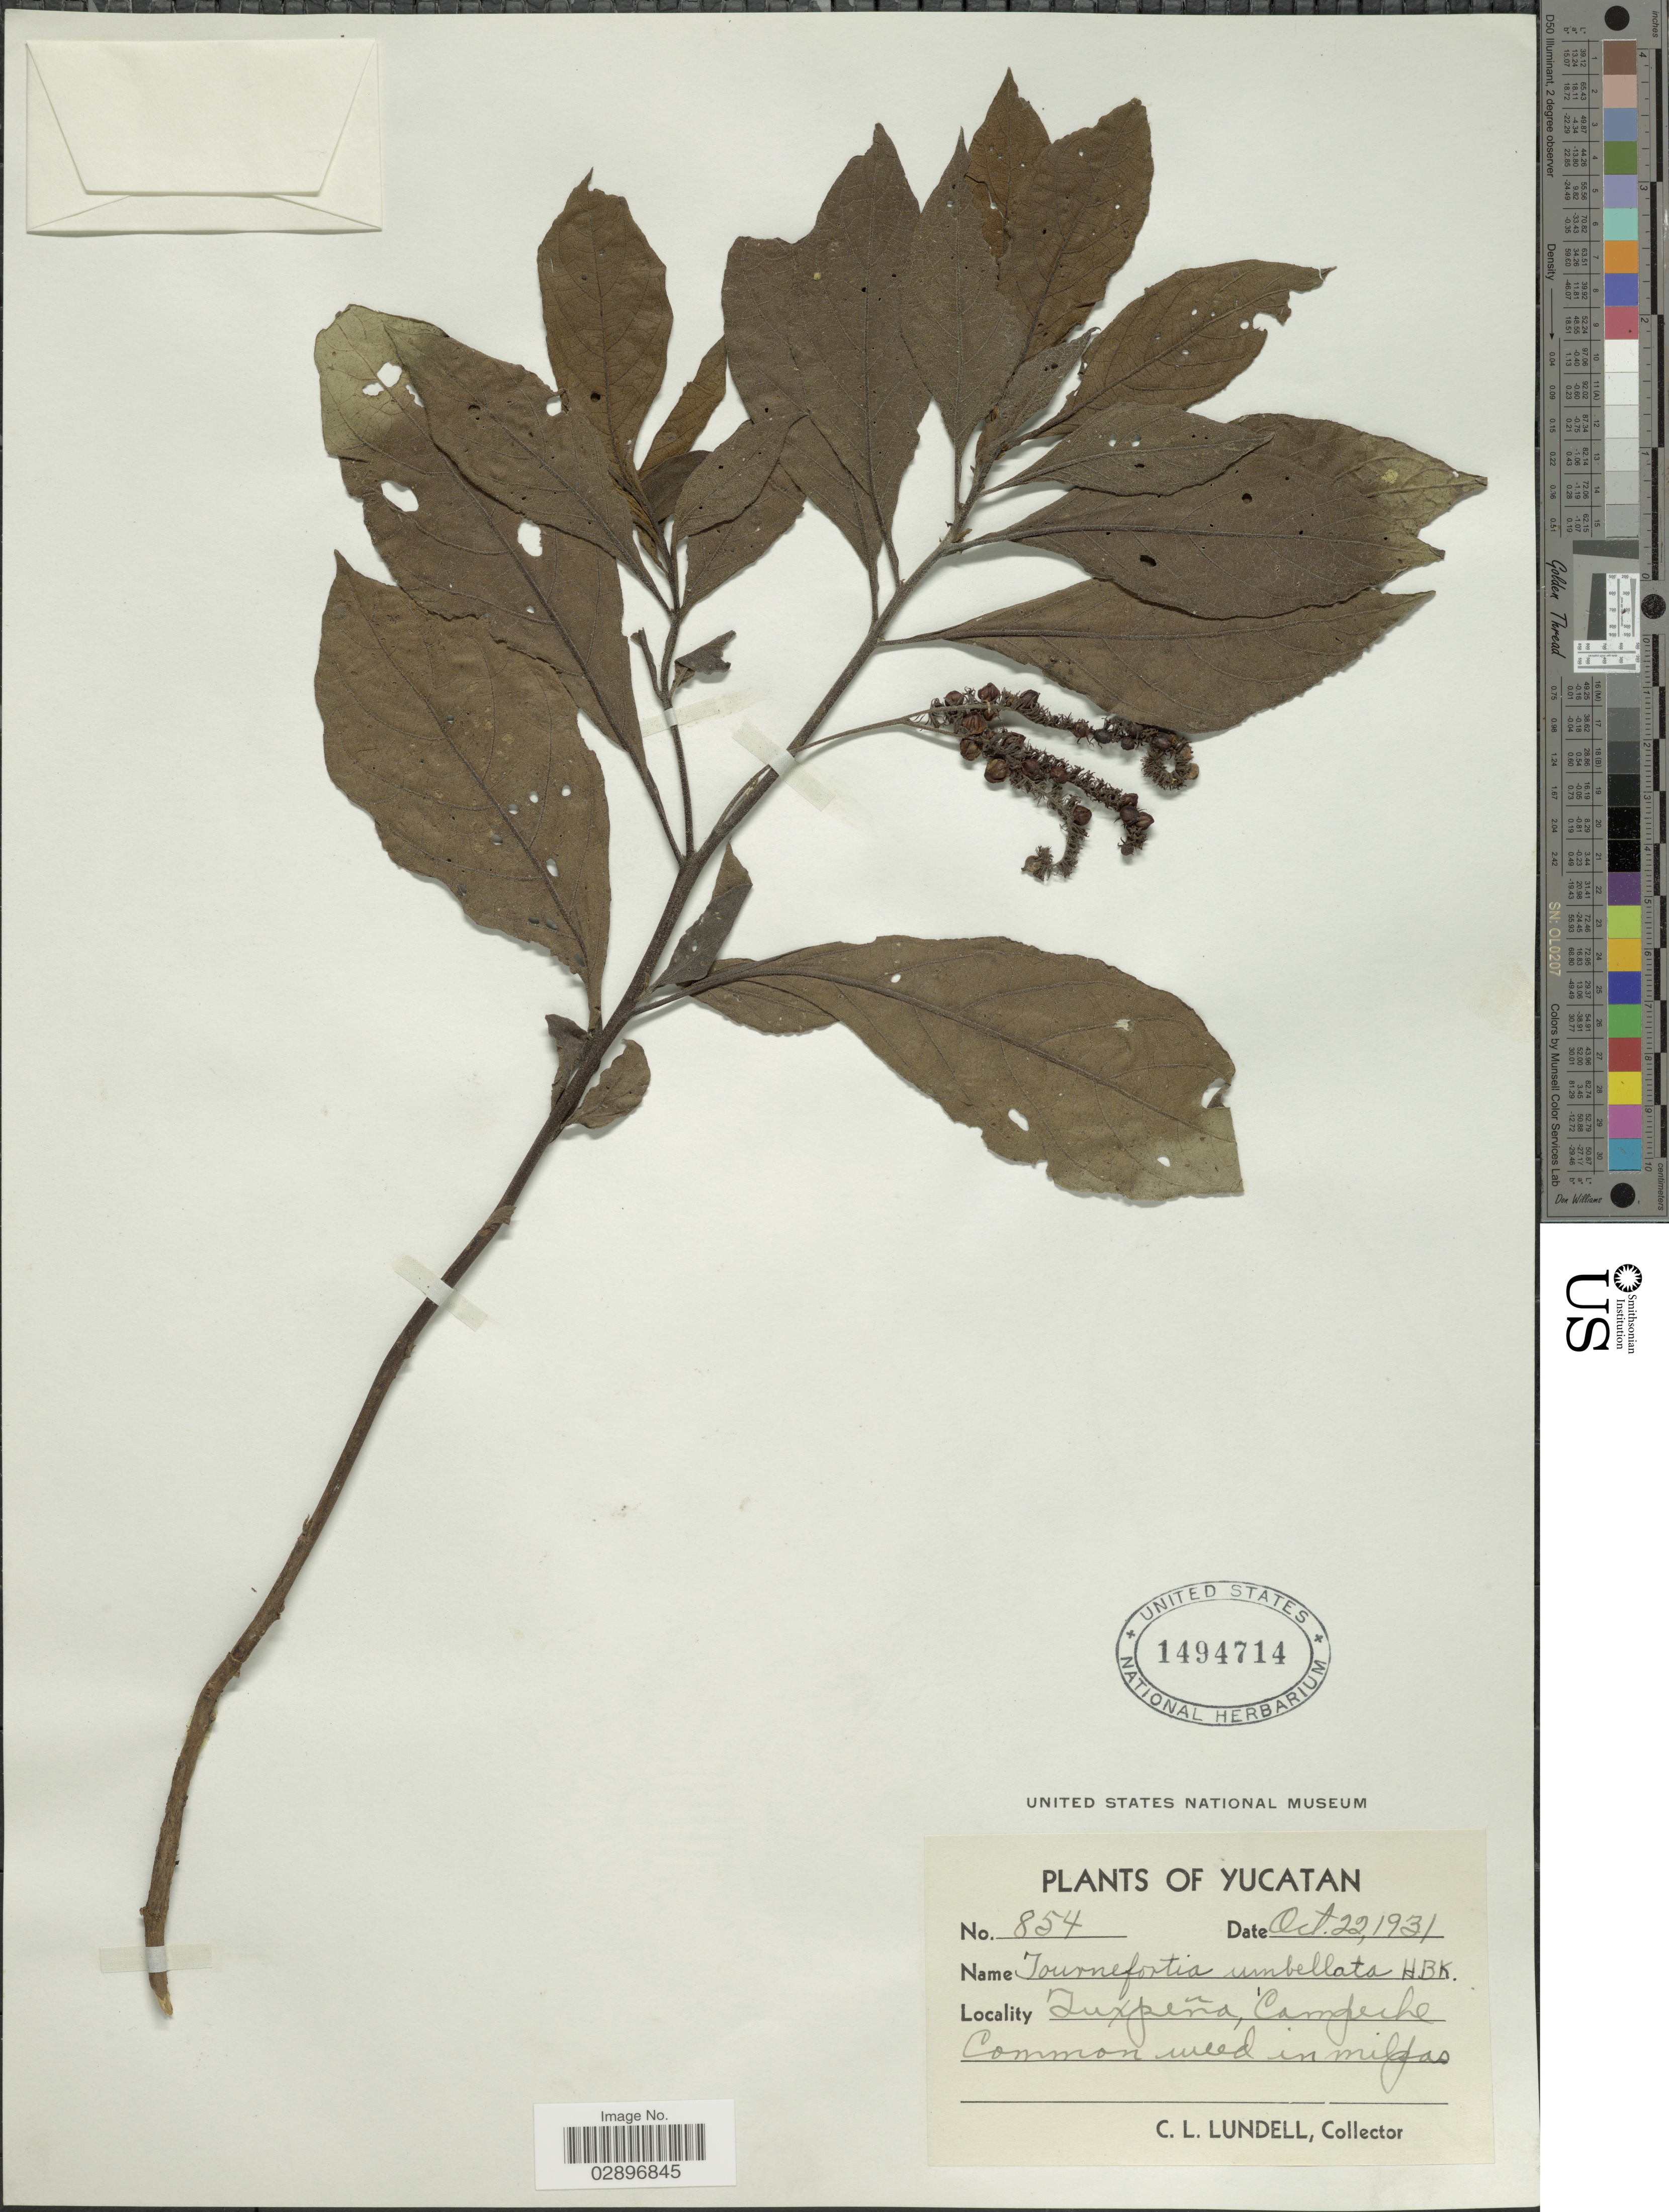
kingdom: Plantae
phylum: Tracheophyta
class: Magnoliopsida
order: Boraginales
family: Heliotropiaceae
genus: Tournefortia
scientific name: Tournefortia umbellata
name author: Kunth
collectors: C. L. Lundell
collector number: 854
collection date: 1931-10-22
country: Mexico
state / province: Campeche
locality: Tuxpeña, Campeche. Yucatan.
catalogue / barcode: US 1494714